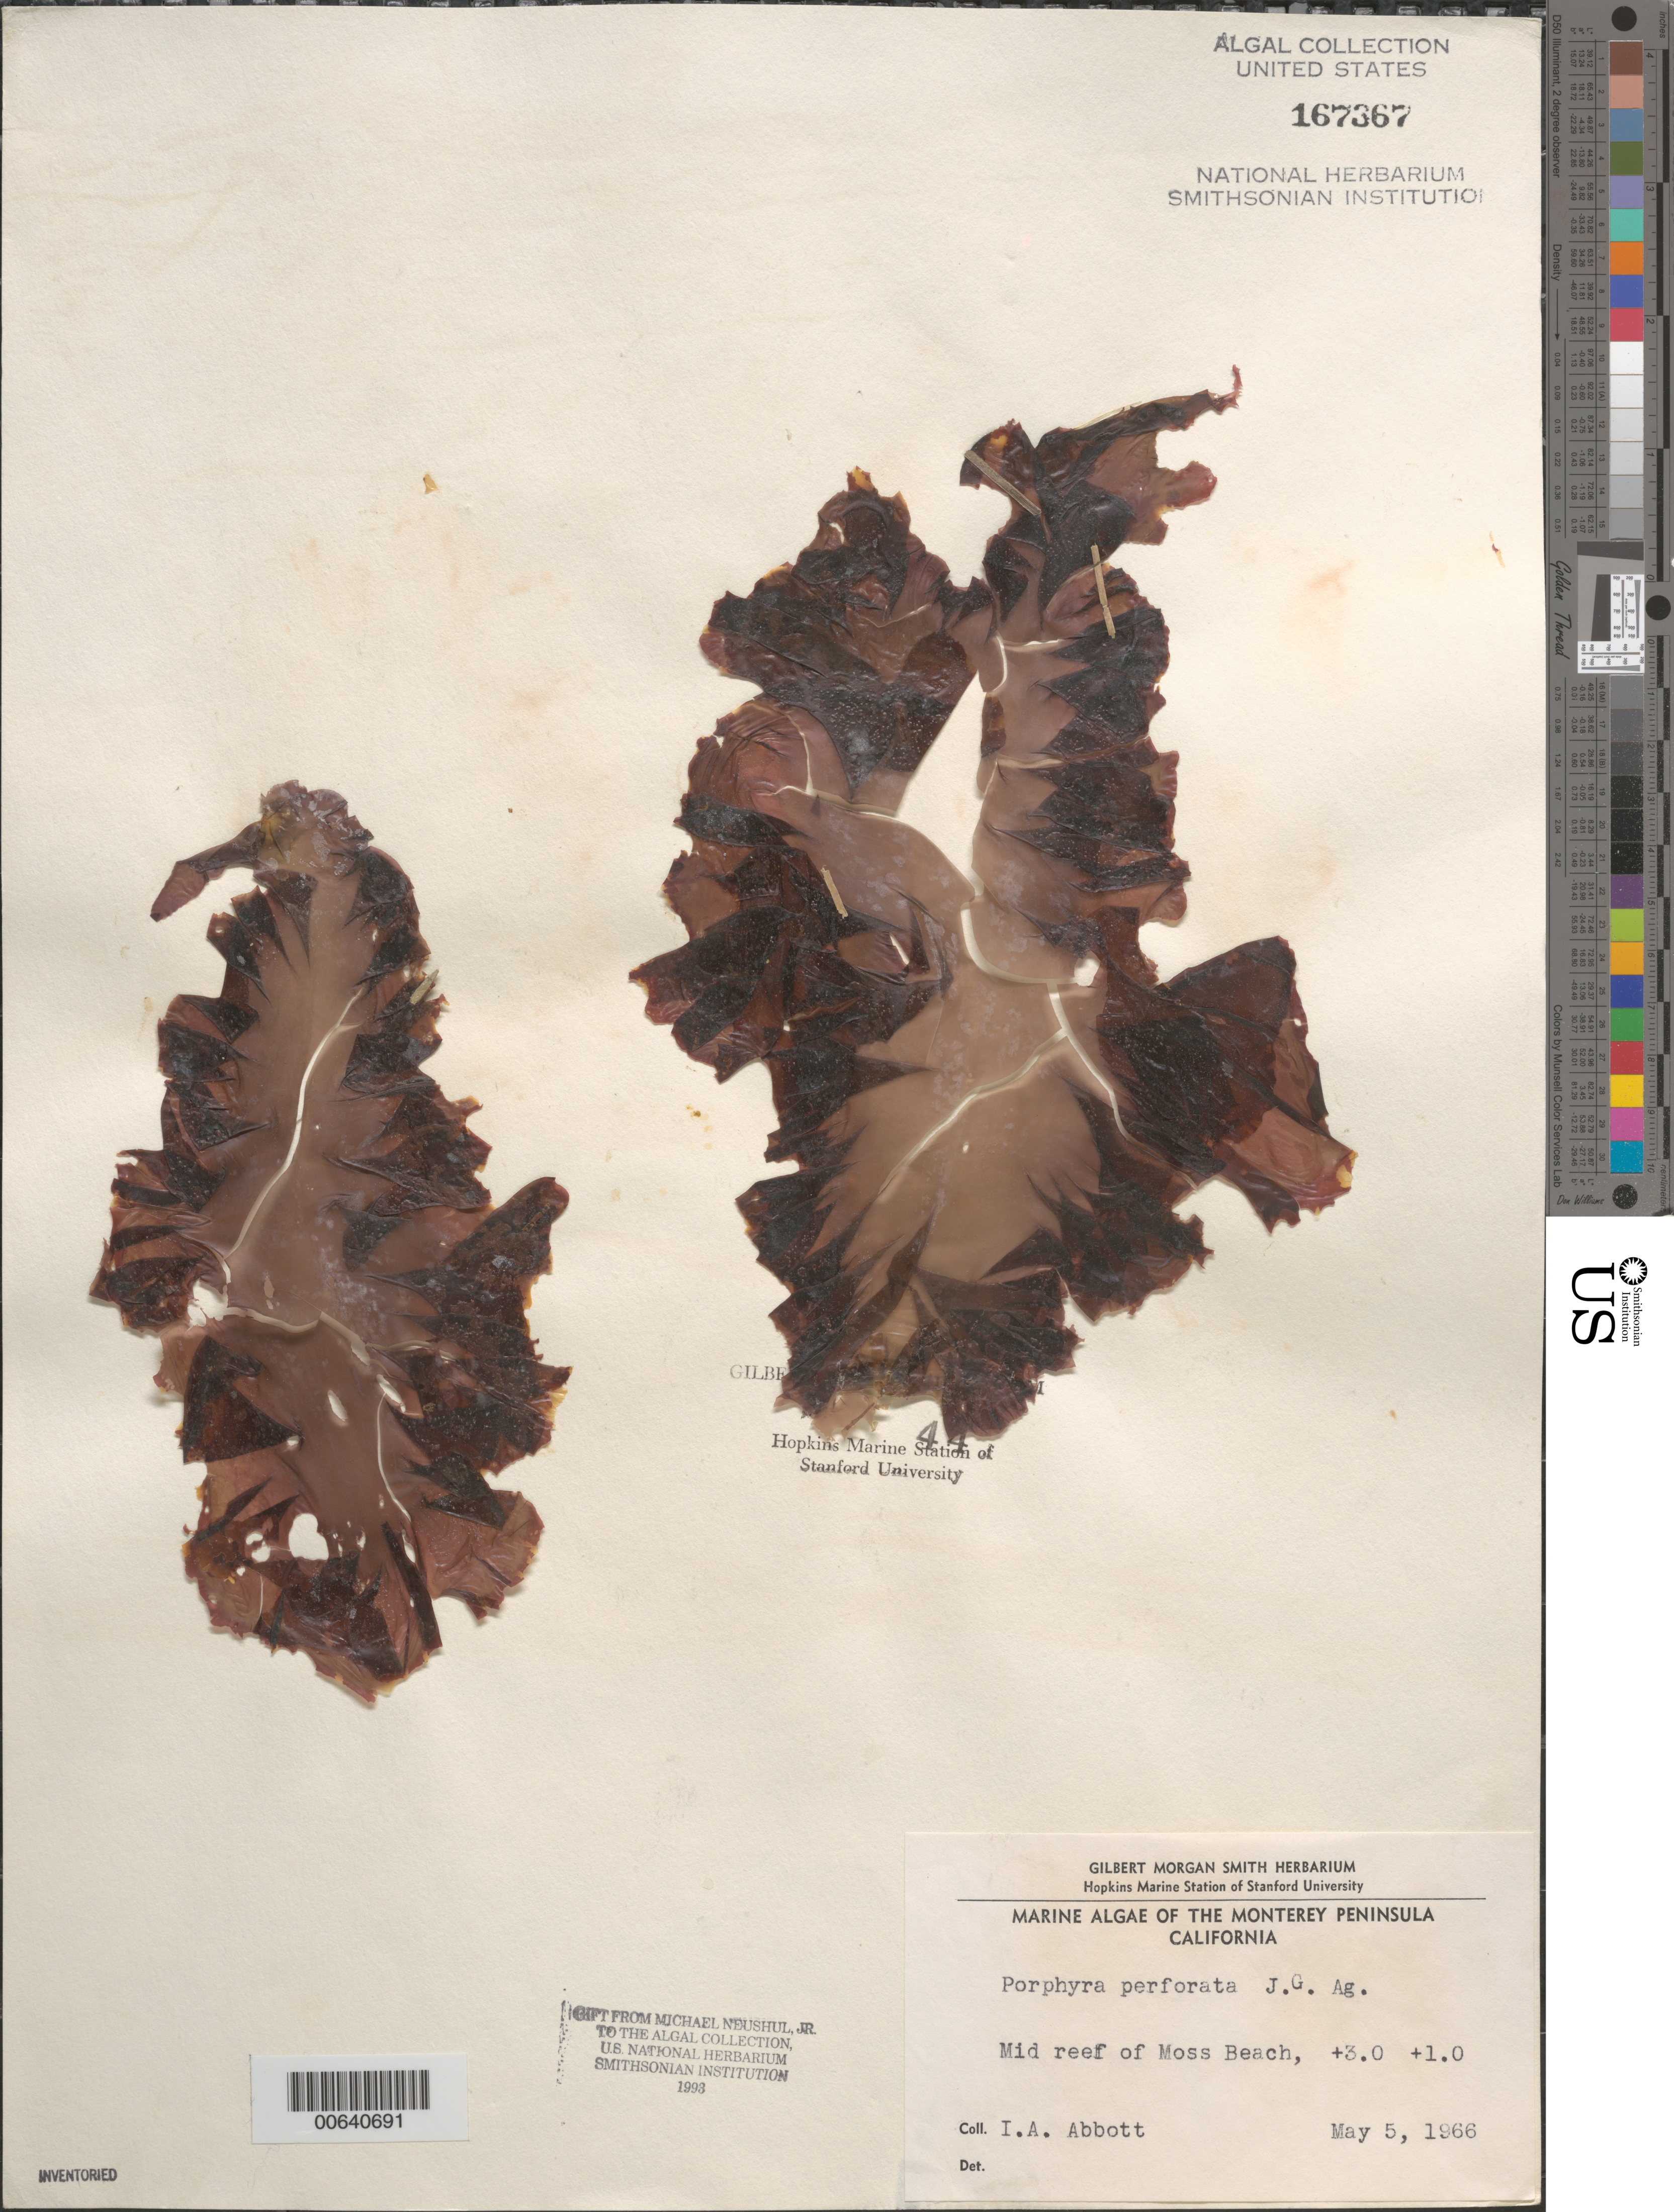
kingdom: Plantae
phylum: Rhodophyta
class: Bangiophyceae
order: Bangiales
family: Bangiaceae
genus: Pyropia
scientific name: Pyropia perforata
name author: (J. Agardh) S.C. Lindstrom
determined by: Algae name updating Project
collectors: I. A. Abbott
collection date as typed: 05 May 1966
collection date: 1966-05-05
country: United States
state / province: California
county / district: Monterey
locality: Middle reef of Moss Beach, Monterey Peninsula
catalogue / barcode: US 167367